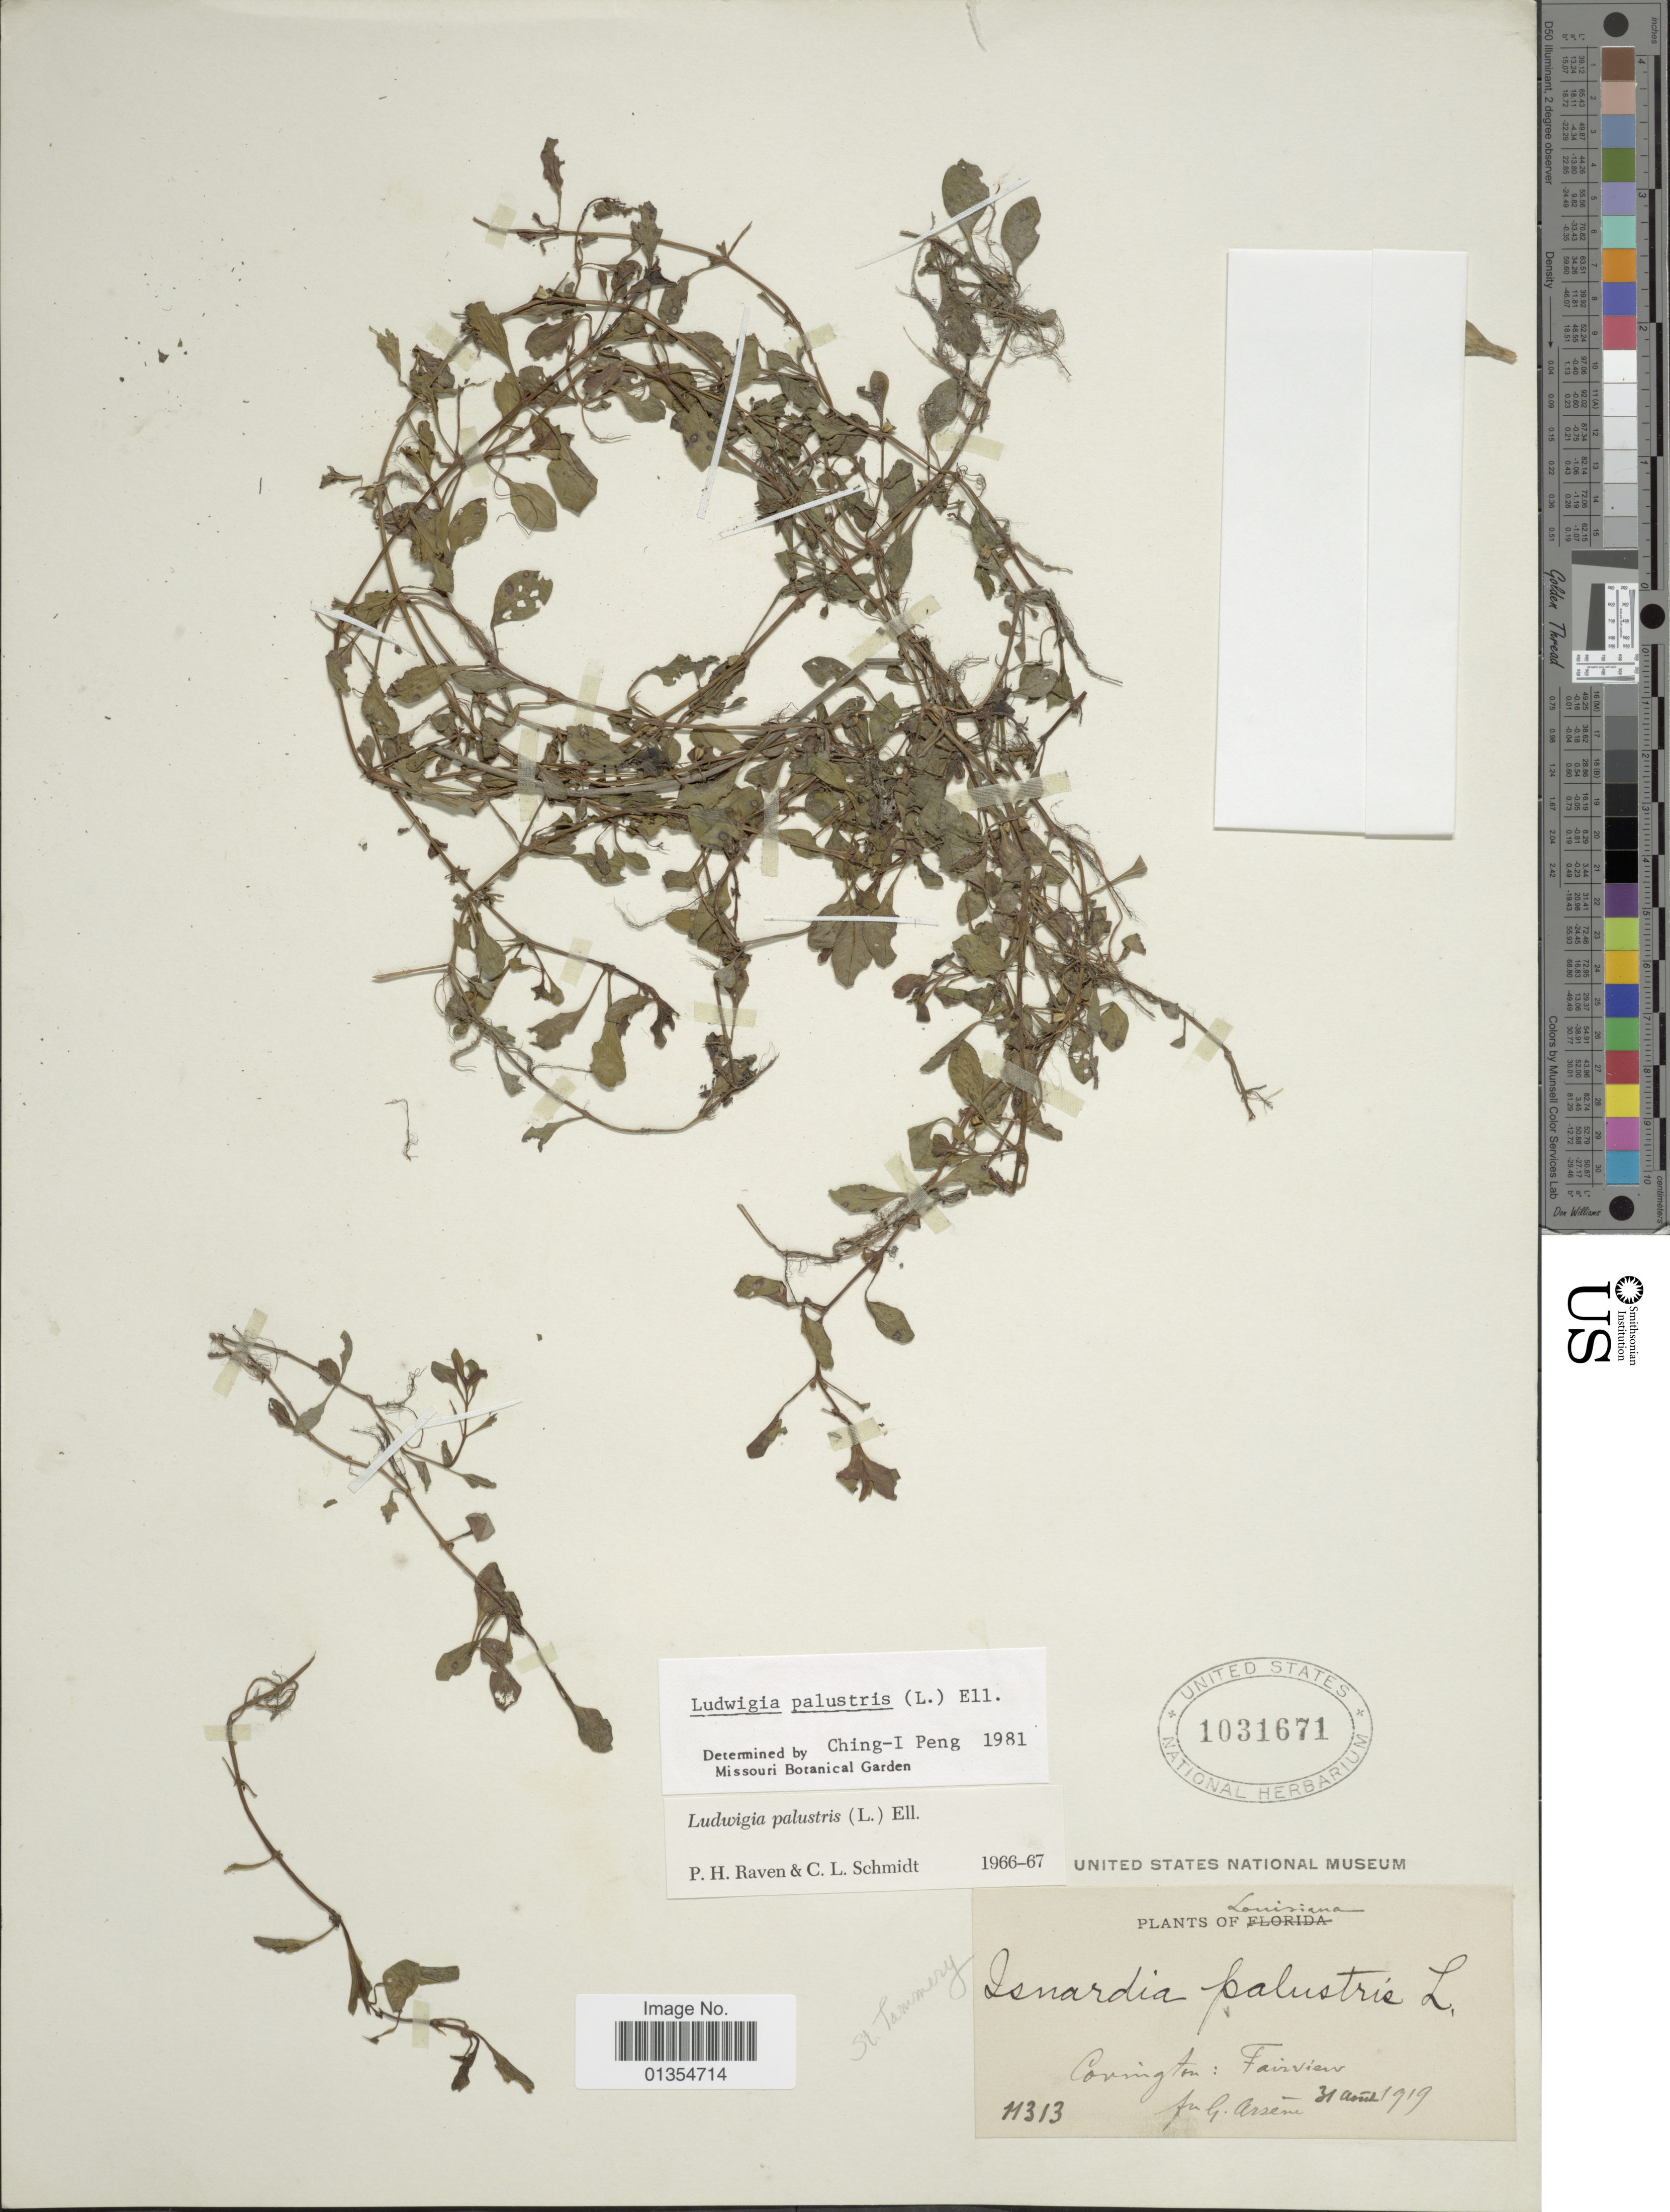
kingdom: Plantae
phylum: Tracheophyta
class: Magnoliopsida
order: Myrtales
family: Onagraceae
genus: Ludwigia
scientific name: Ludwigia palustris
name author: (L.) Elliott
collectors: Bro. G. Arsène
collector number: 11313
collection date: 1919-08-31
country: United States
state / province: Louisiana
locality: Covington: Fairview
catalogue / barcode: US 1031671